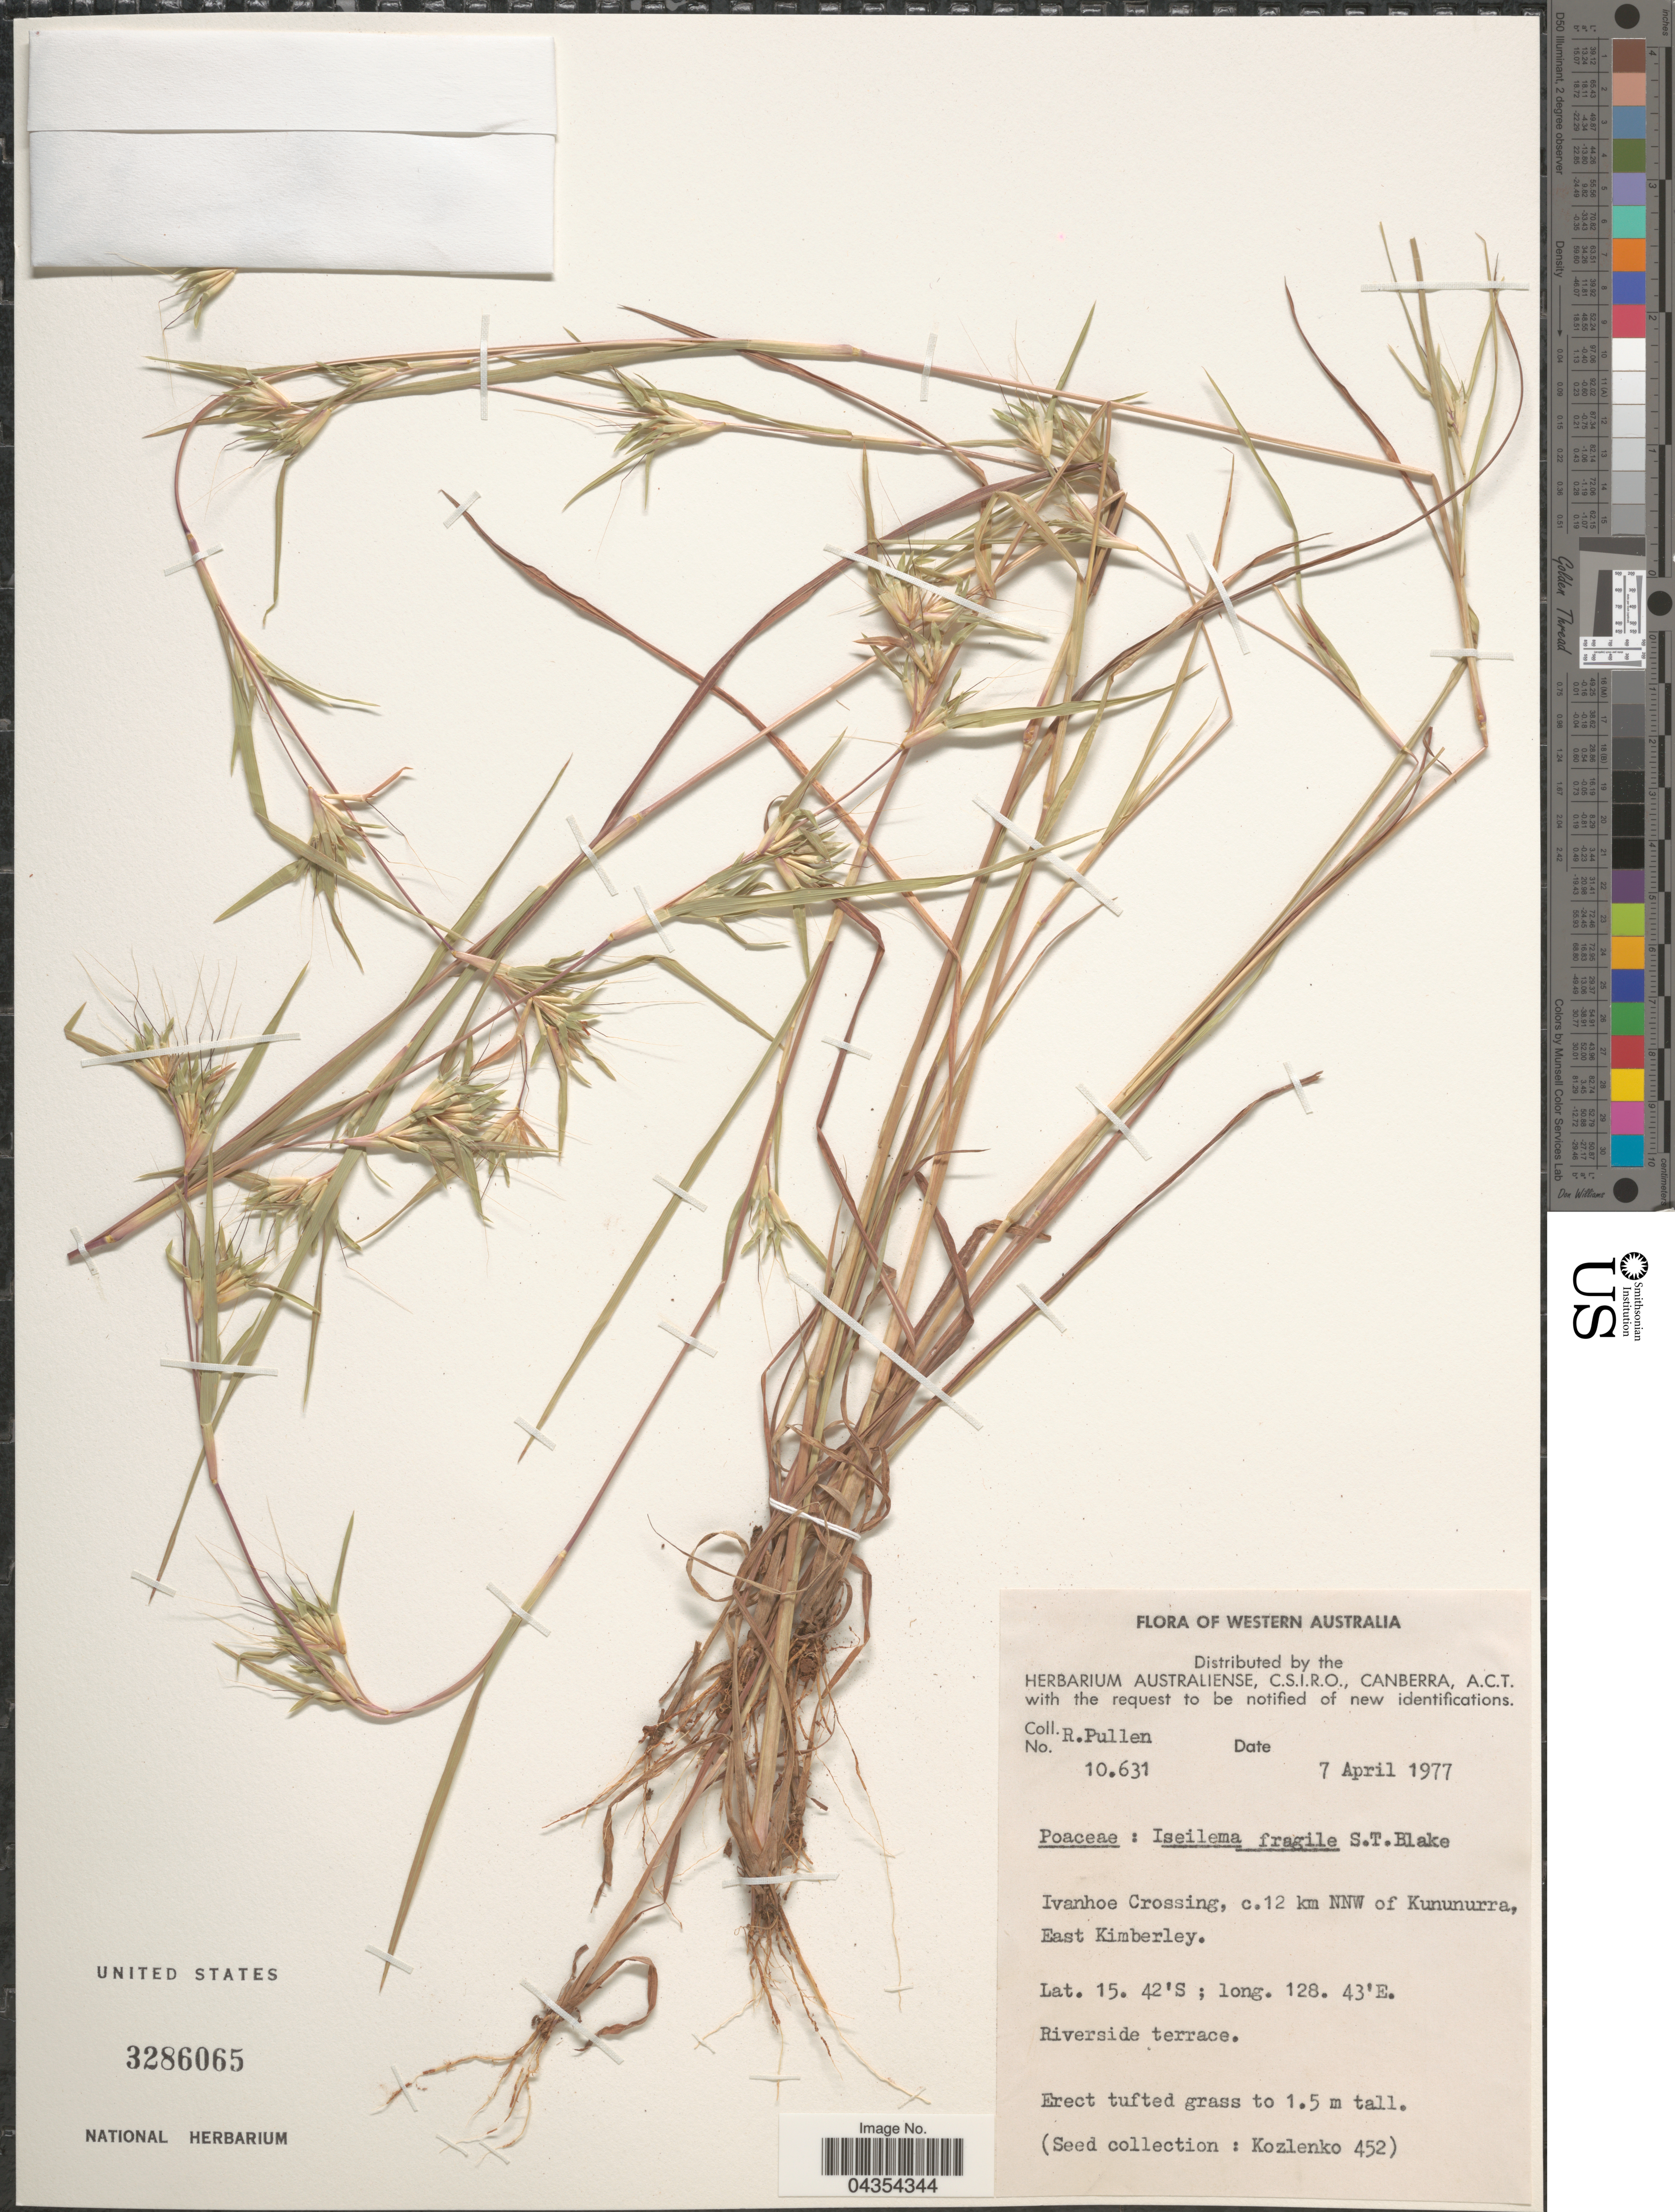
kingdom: Plantae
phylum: Tracheophyta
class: Liliopsida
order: Poales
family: Poaceae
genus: Iseilema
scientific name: Iseilema fragile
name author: S.T. Blake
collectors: R. Pullen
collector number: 10631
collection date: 1977-04-07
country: Australia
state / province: Western Australia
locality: Ivanhoe Crossing, c.12 km NNW of Kununurra, East Kimberley.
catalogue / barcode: US 3286065